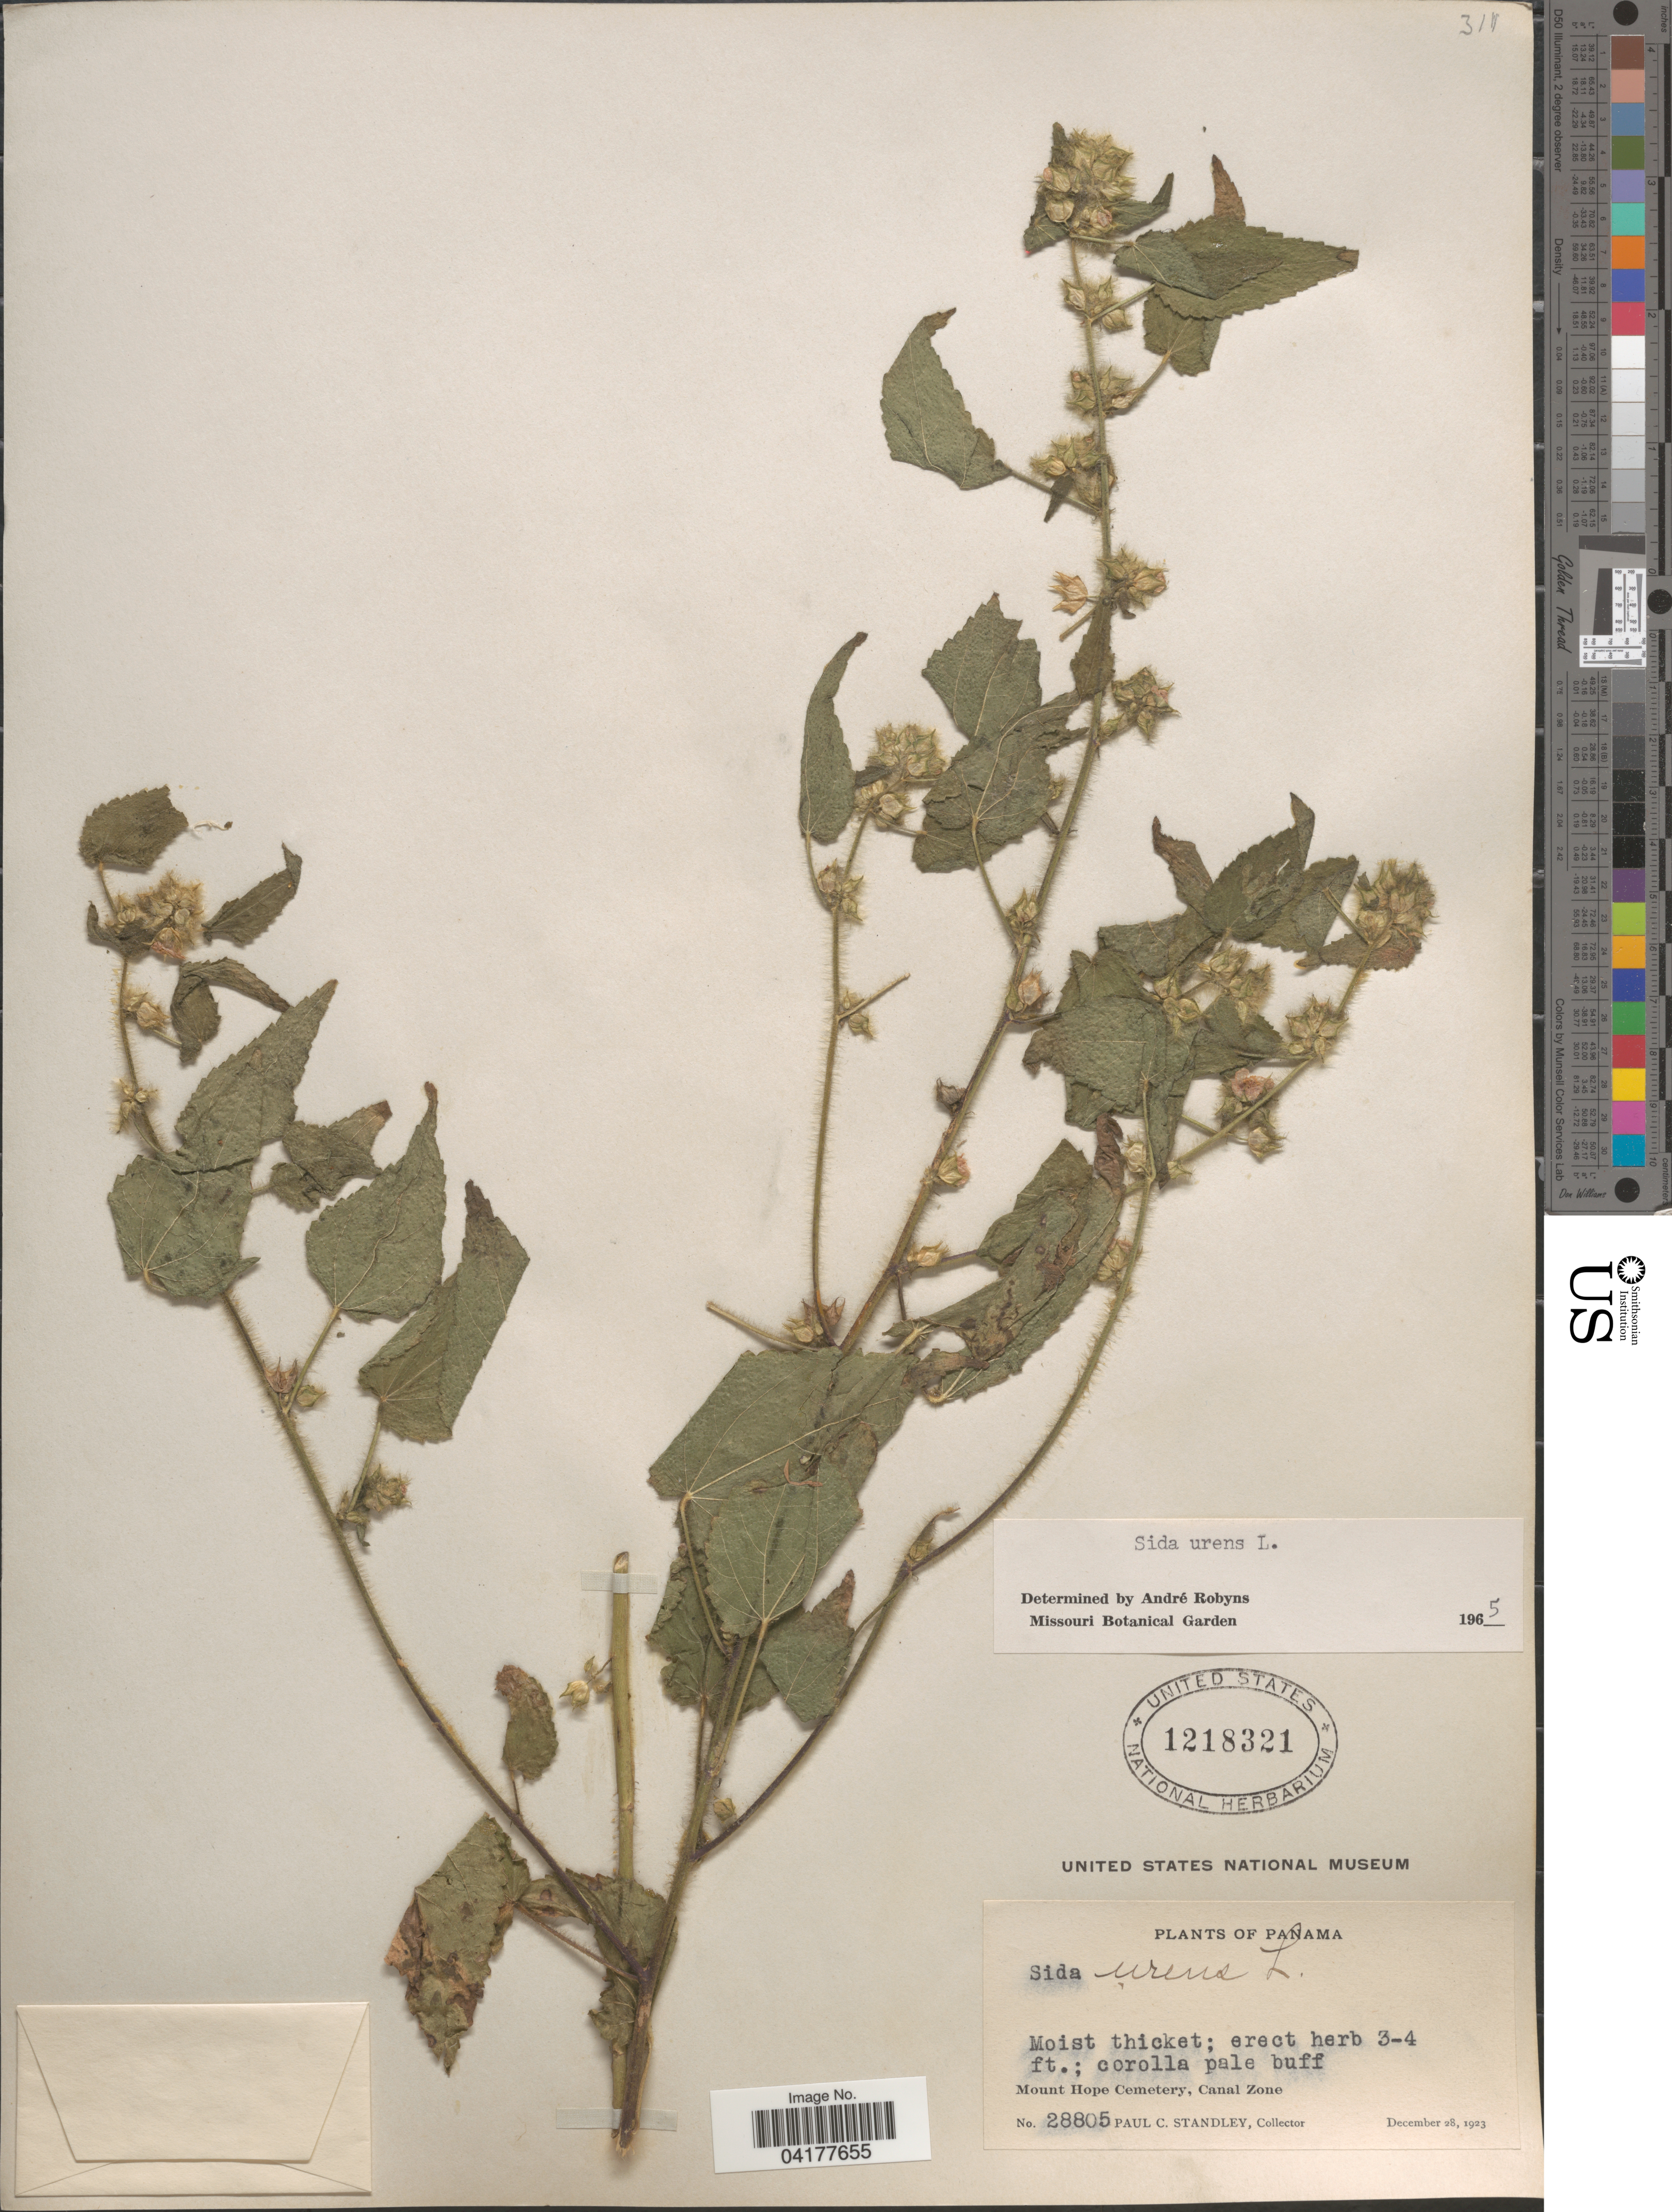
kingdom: Plantae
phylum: Tracheophyta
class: Magnoliopsida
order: Malvales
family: Malvaceae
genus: Sida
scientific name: Sida urens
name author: L.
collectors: P. C. Standley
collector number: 28805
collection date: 1923-12-28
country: Panama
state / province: Colón / Panamá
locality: Mount Hope Cemetery, Canal Zone.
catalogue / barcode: US 1218321